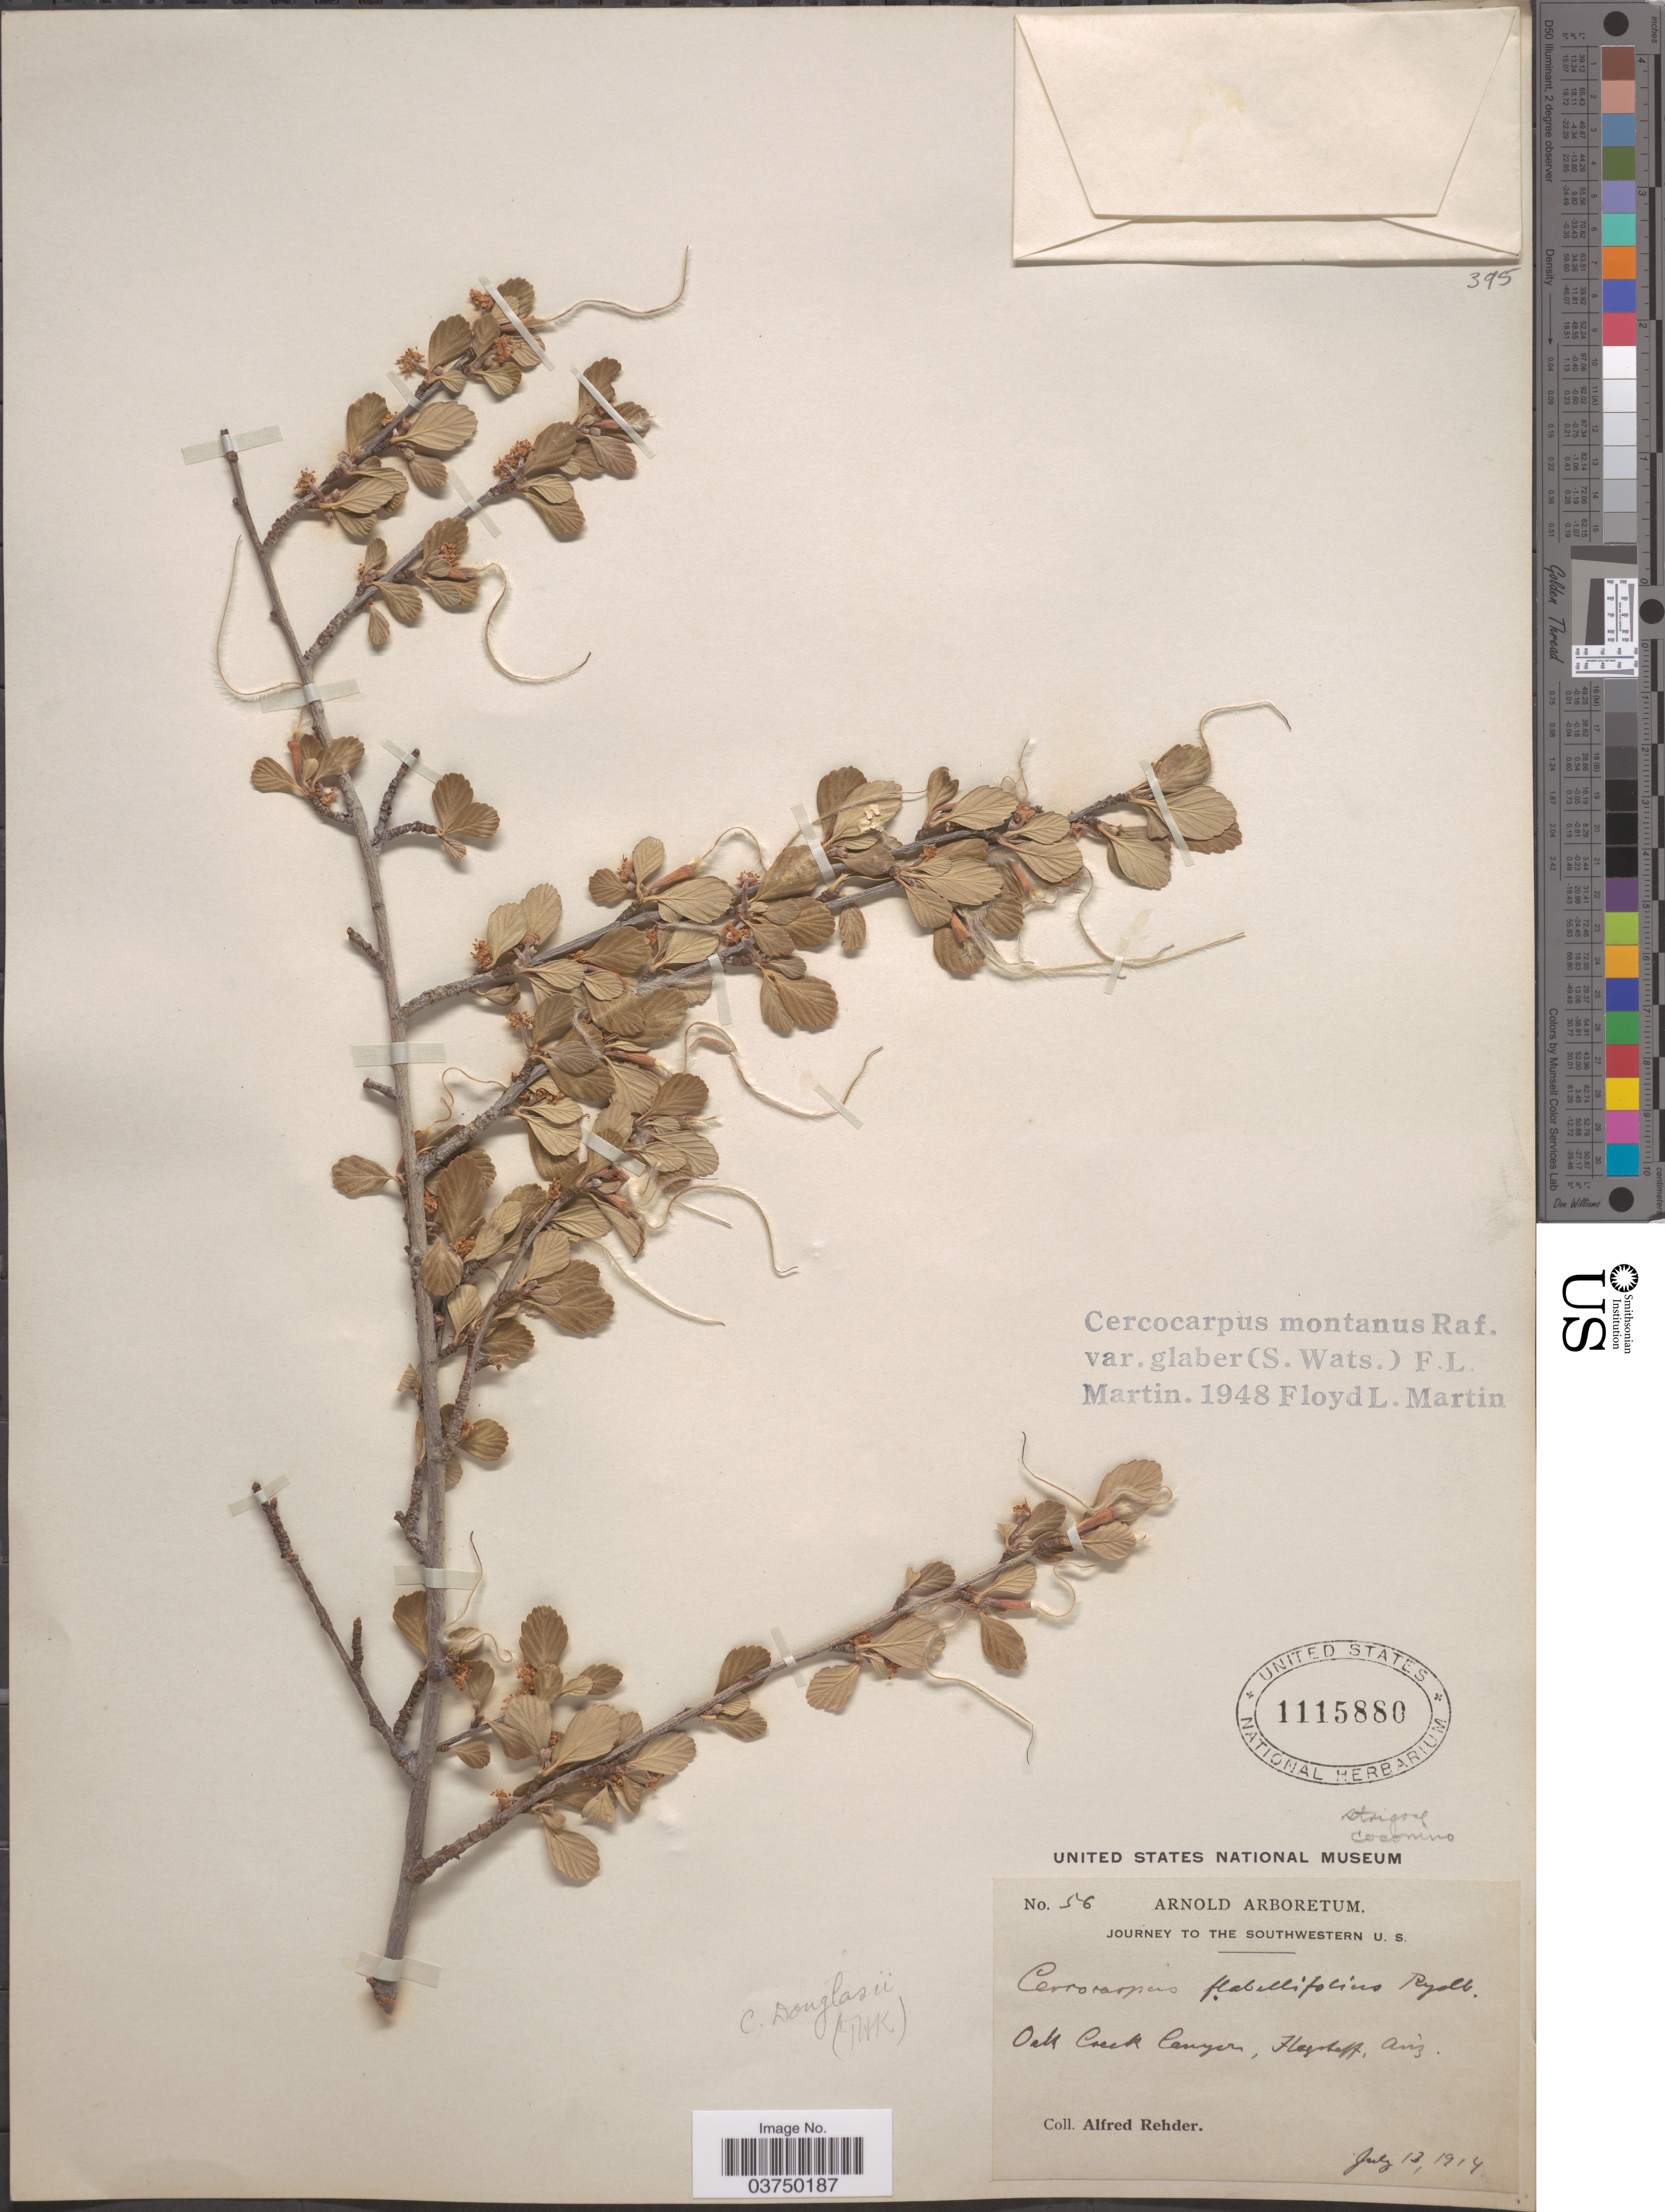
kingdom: Plantae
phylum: Tracheophyta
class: Magnoliopsida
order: Rosales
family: Rosaceae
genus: Cercocarpus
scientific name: Cercocarpus montanus var. glaber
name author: (S. Watson) F.L. Martin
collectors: A. Rehder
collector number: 56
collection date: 1914-07-13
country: United States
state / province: Arizona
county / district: Cococino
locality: Oak Creek Canyon, Flagstaff. Coconino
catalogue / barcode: US 1115880